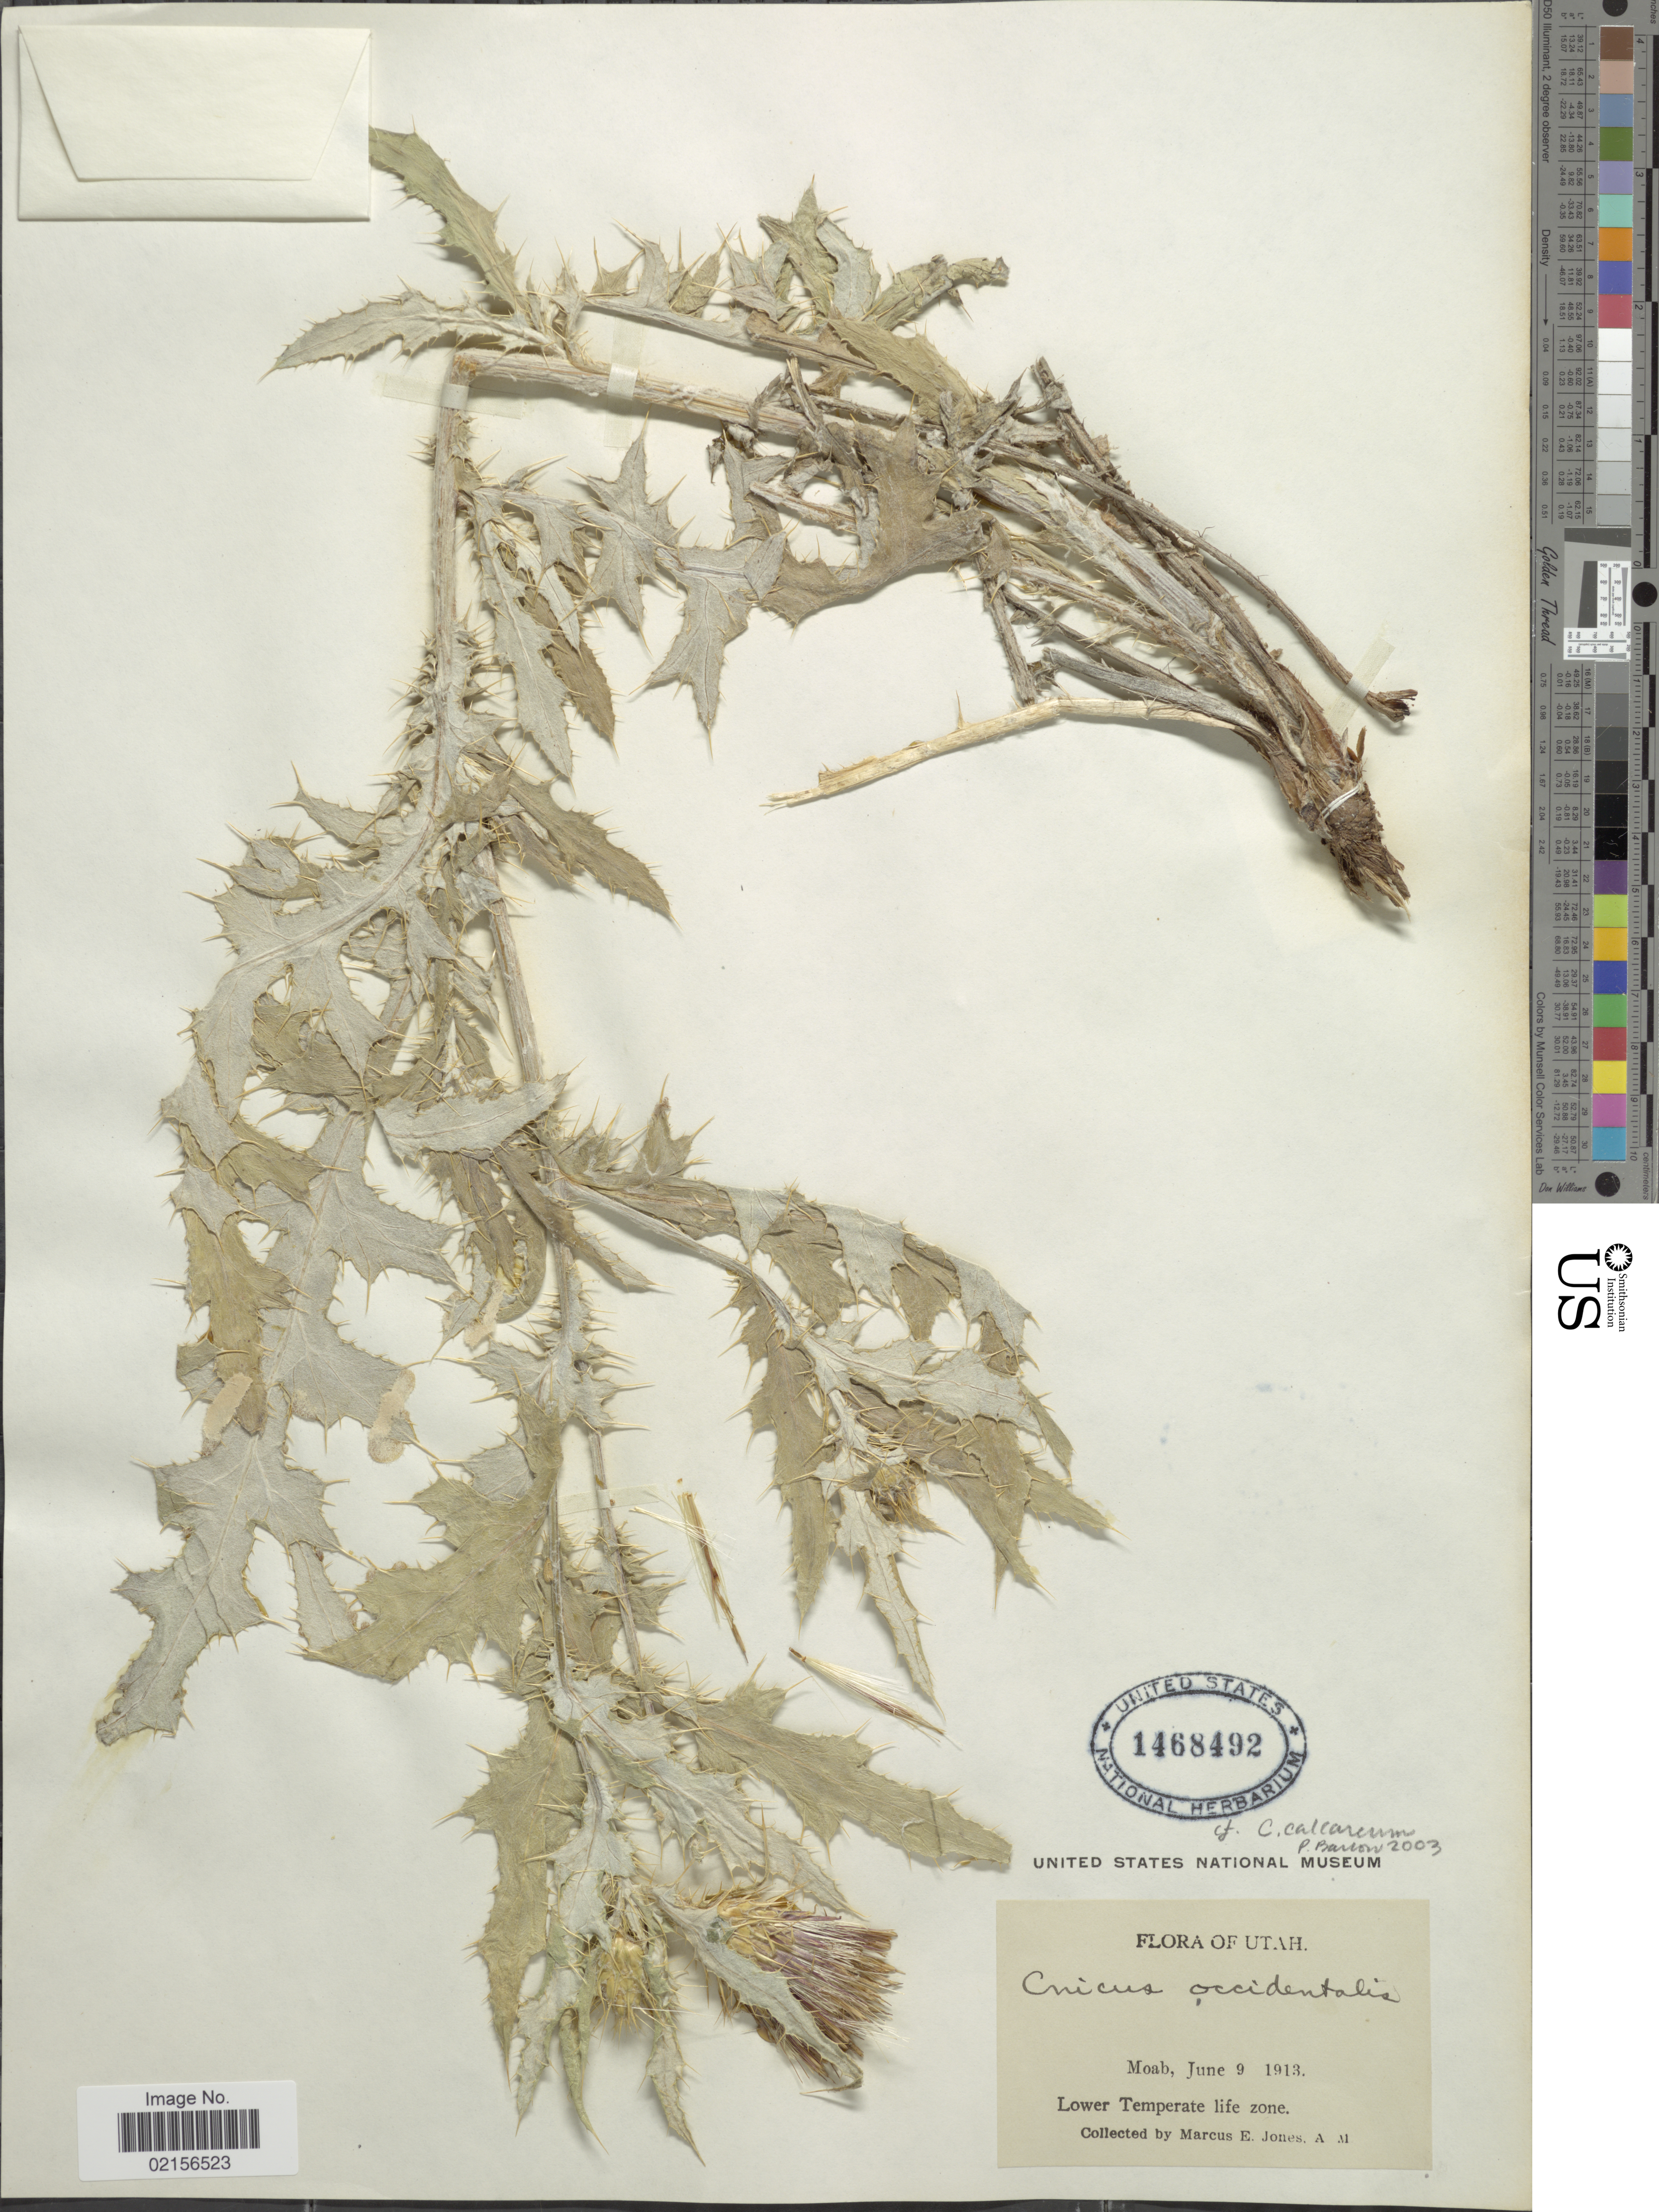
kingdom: Plantae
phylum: Tracheophyta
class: Magnoliopsida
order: Asterales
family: Asteraceae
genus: Cirsium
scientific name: Cirsium calcareum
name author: (M.E. Jones) Wooton & Standl.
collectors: M. E. Jones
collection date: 1913-06-09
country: United States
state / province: Utah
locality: Moab, Lower Temperate life zone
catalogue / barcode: US 1468492